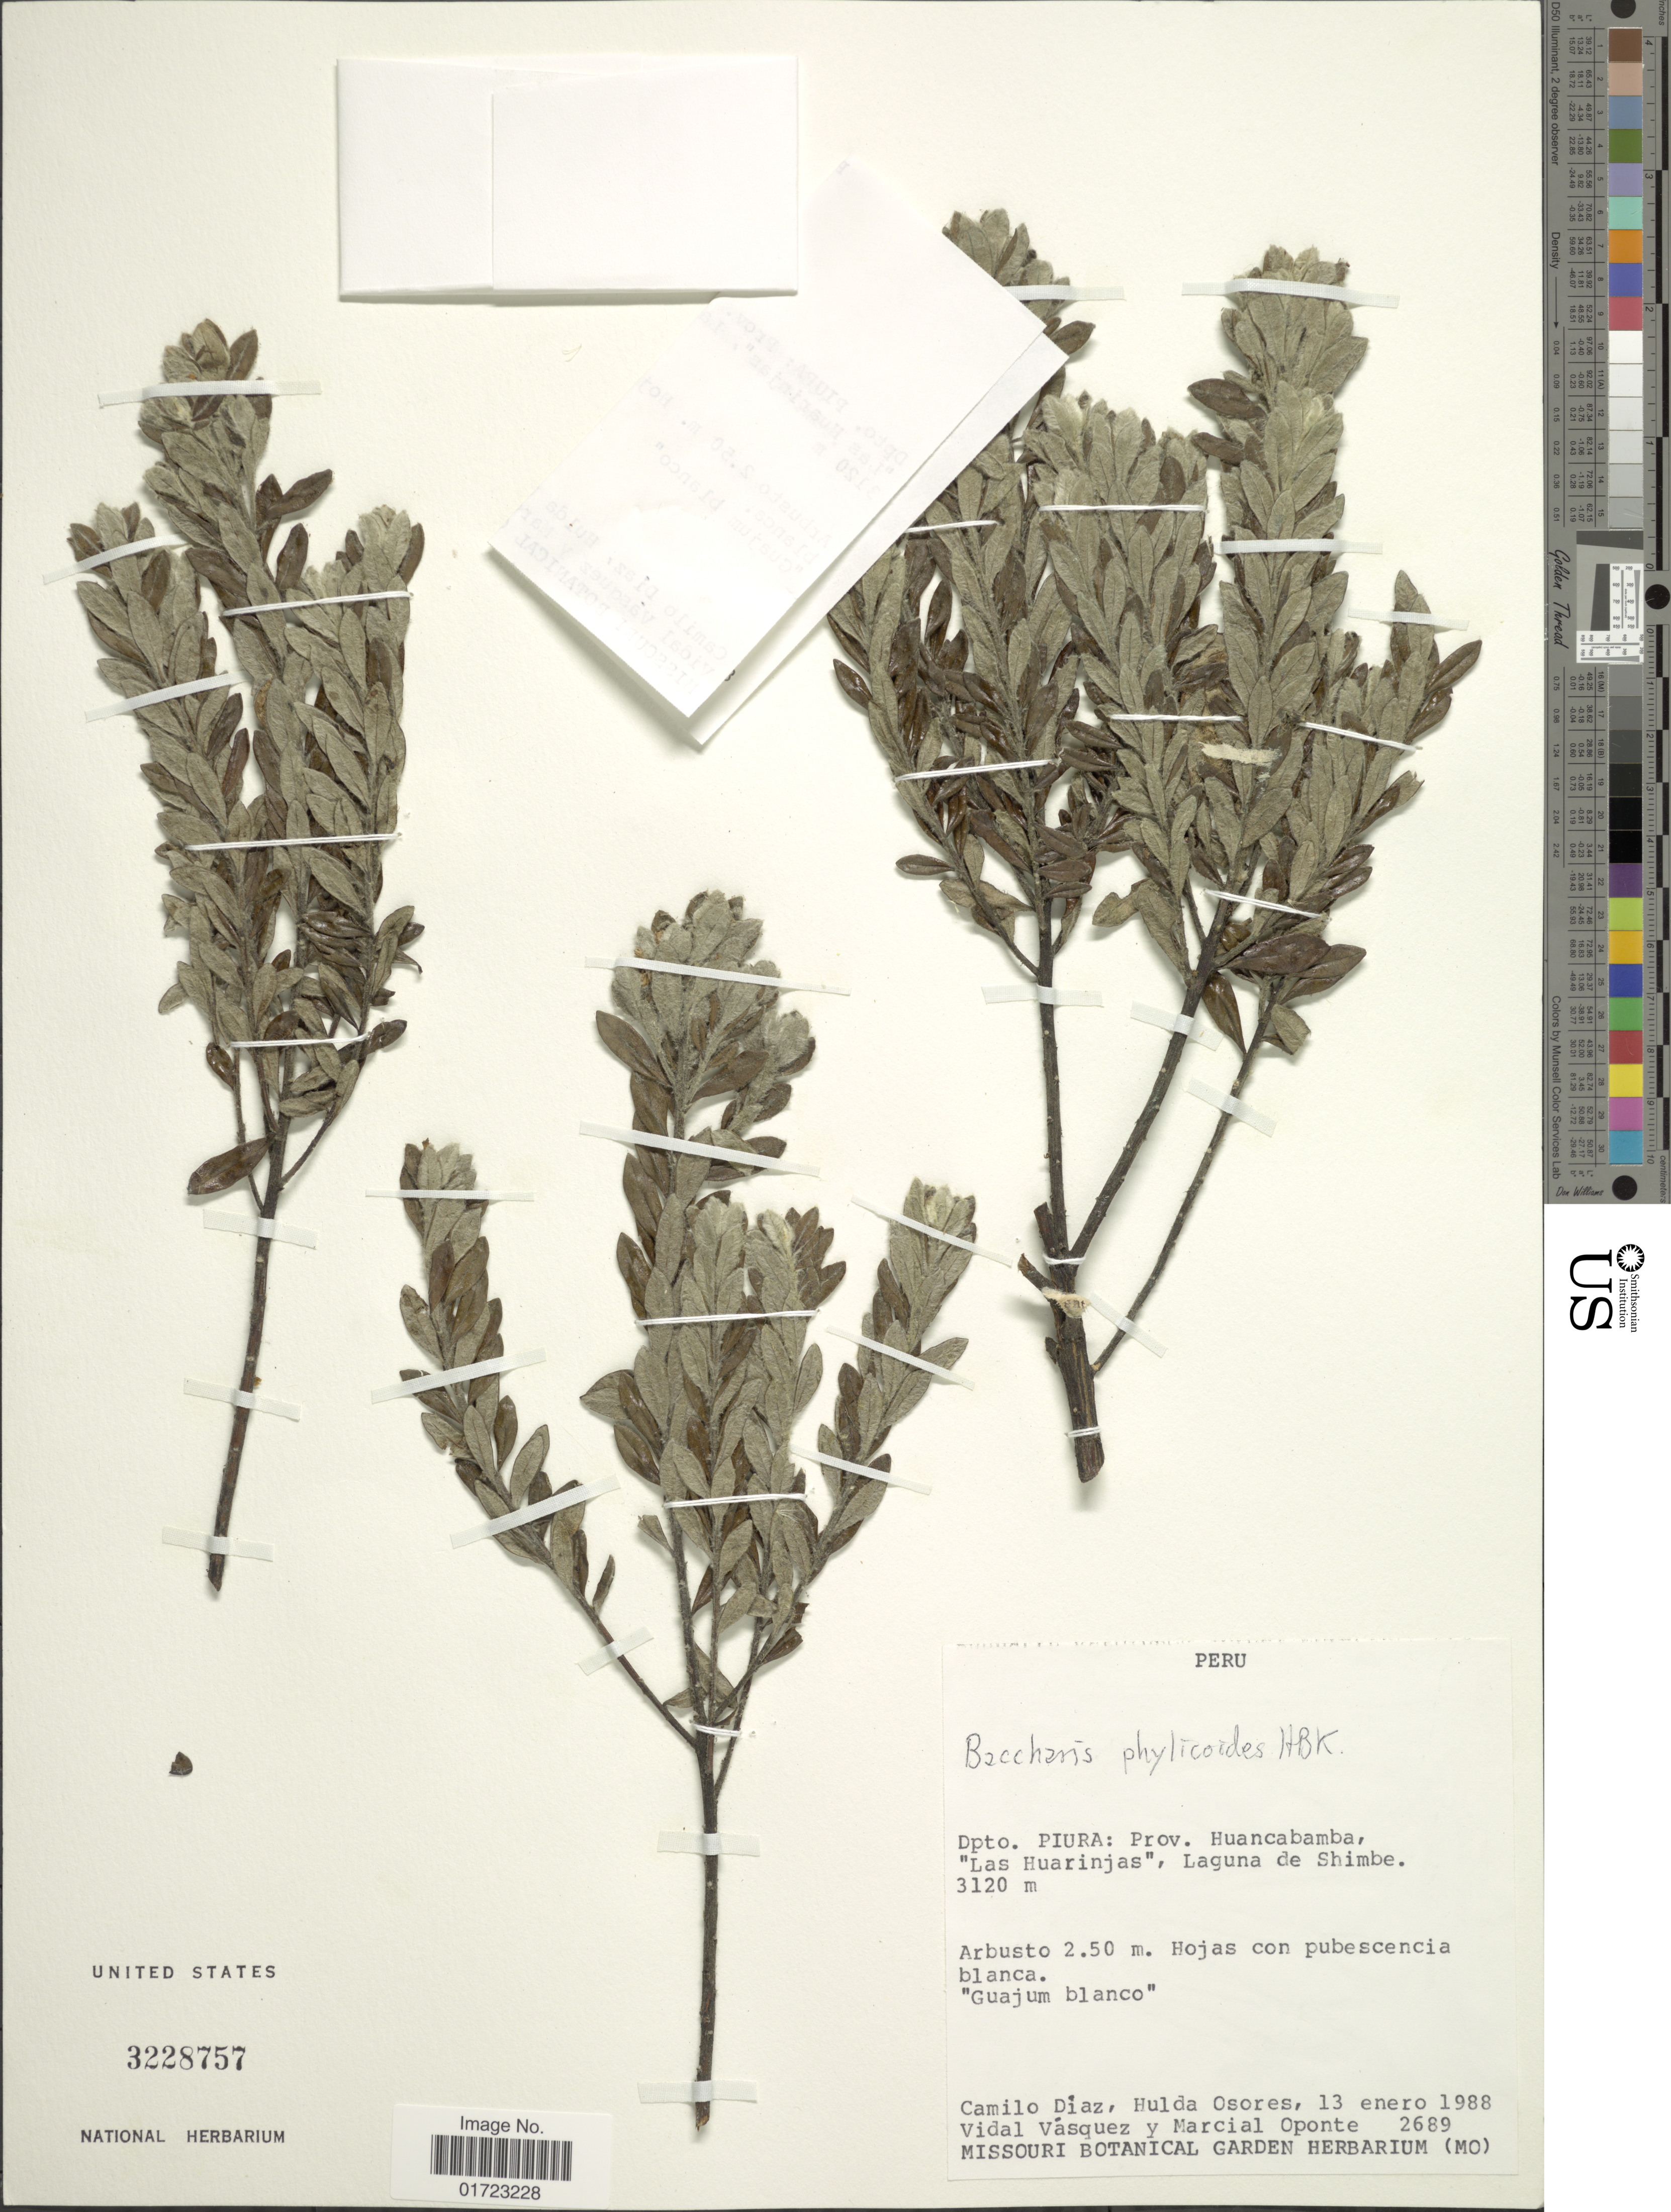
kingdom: Plantae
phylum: Tracheophyta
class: Magnoliopsida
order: Asterales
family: Asteraceae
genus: Baccharis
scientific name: Baccharis phylicoides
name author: Kunth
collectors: C. Díaz, H. Osores, V. Vasquez & M. Oponte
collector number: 2689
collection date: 1988-01-13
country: Peru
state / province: Piura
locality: Dpto. Piura: Prov. Huancabamba, "Las Huarinjas", Laguna de Shimbe.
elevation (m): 3120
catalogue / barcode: US 3228757